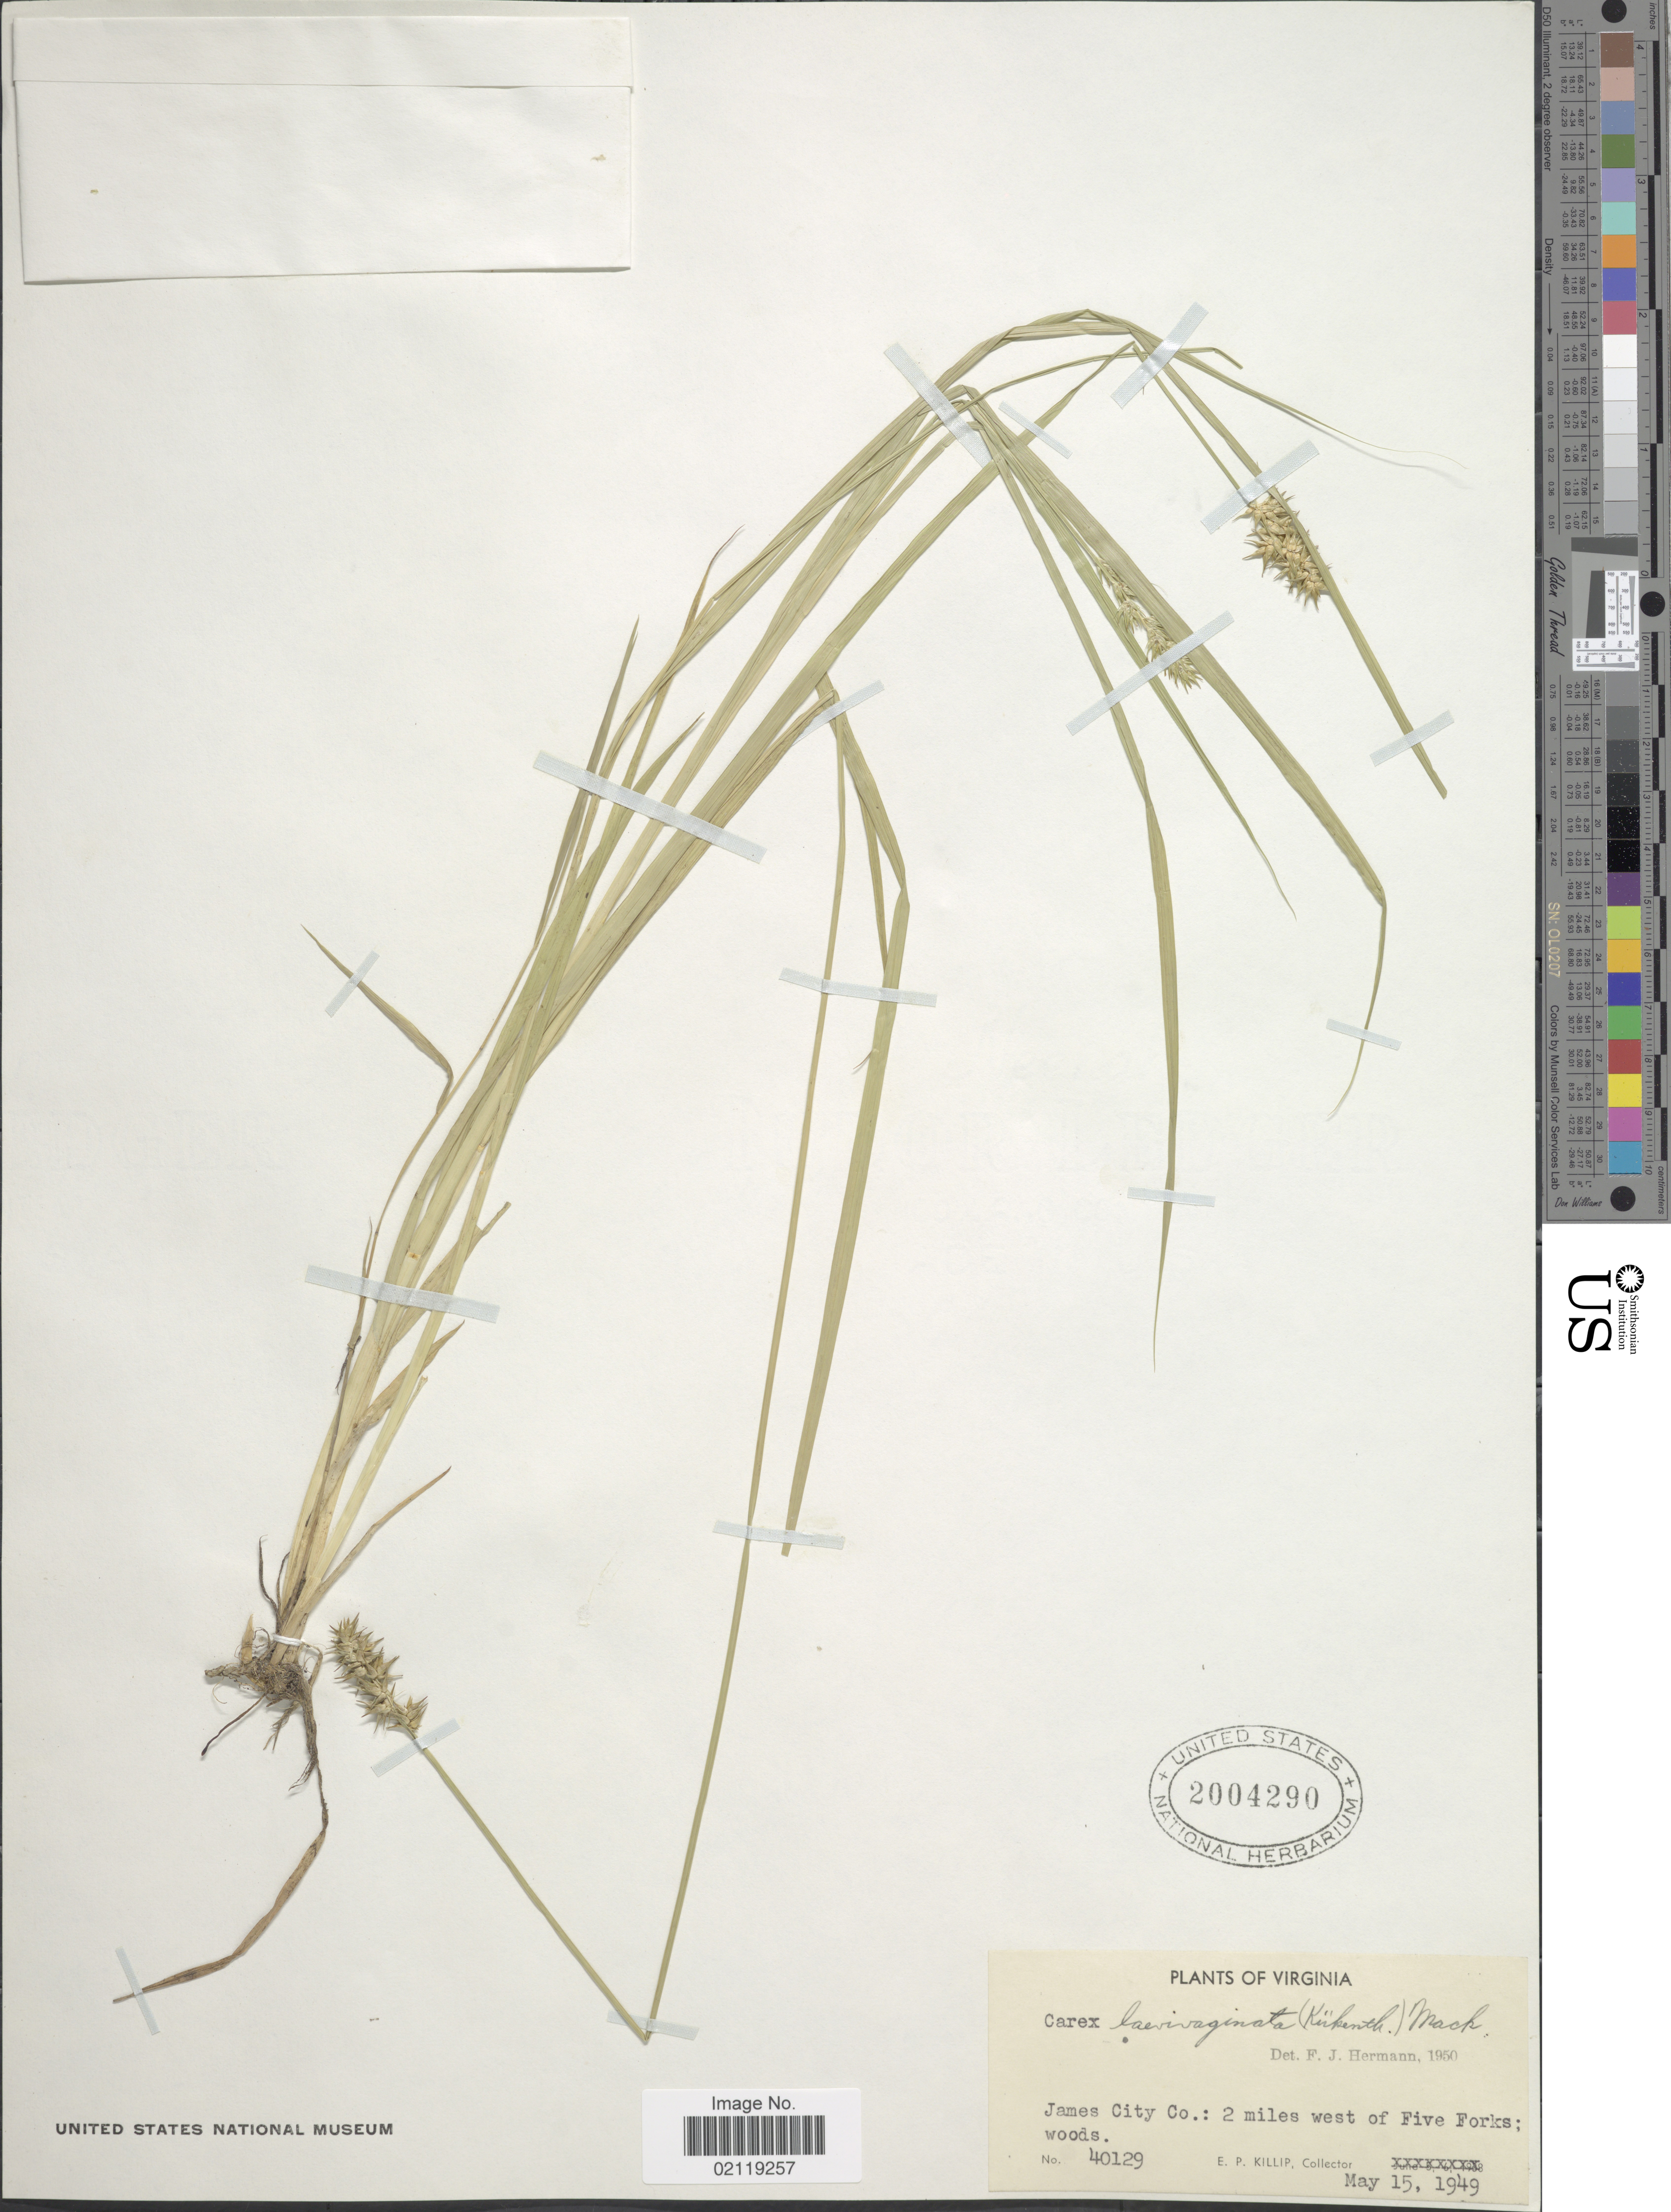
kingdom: Plantae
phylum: Tracheophyta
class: Liliopsida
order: Poales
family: Cyperaceae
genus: Carex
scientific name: Carex laevivaginata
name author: (Kük.) Mack.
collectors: E. P. Killip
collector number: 40129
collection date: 1949-05-15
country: United States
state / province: Virginia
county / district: James City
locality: James City Co.: 2 miles west of Five Forks; woods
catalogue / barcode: US 2004290